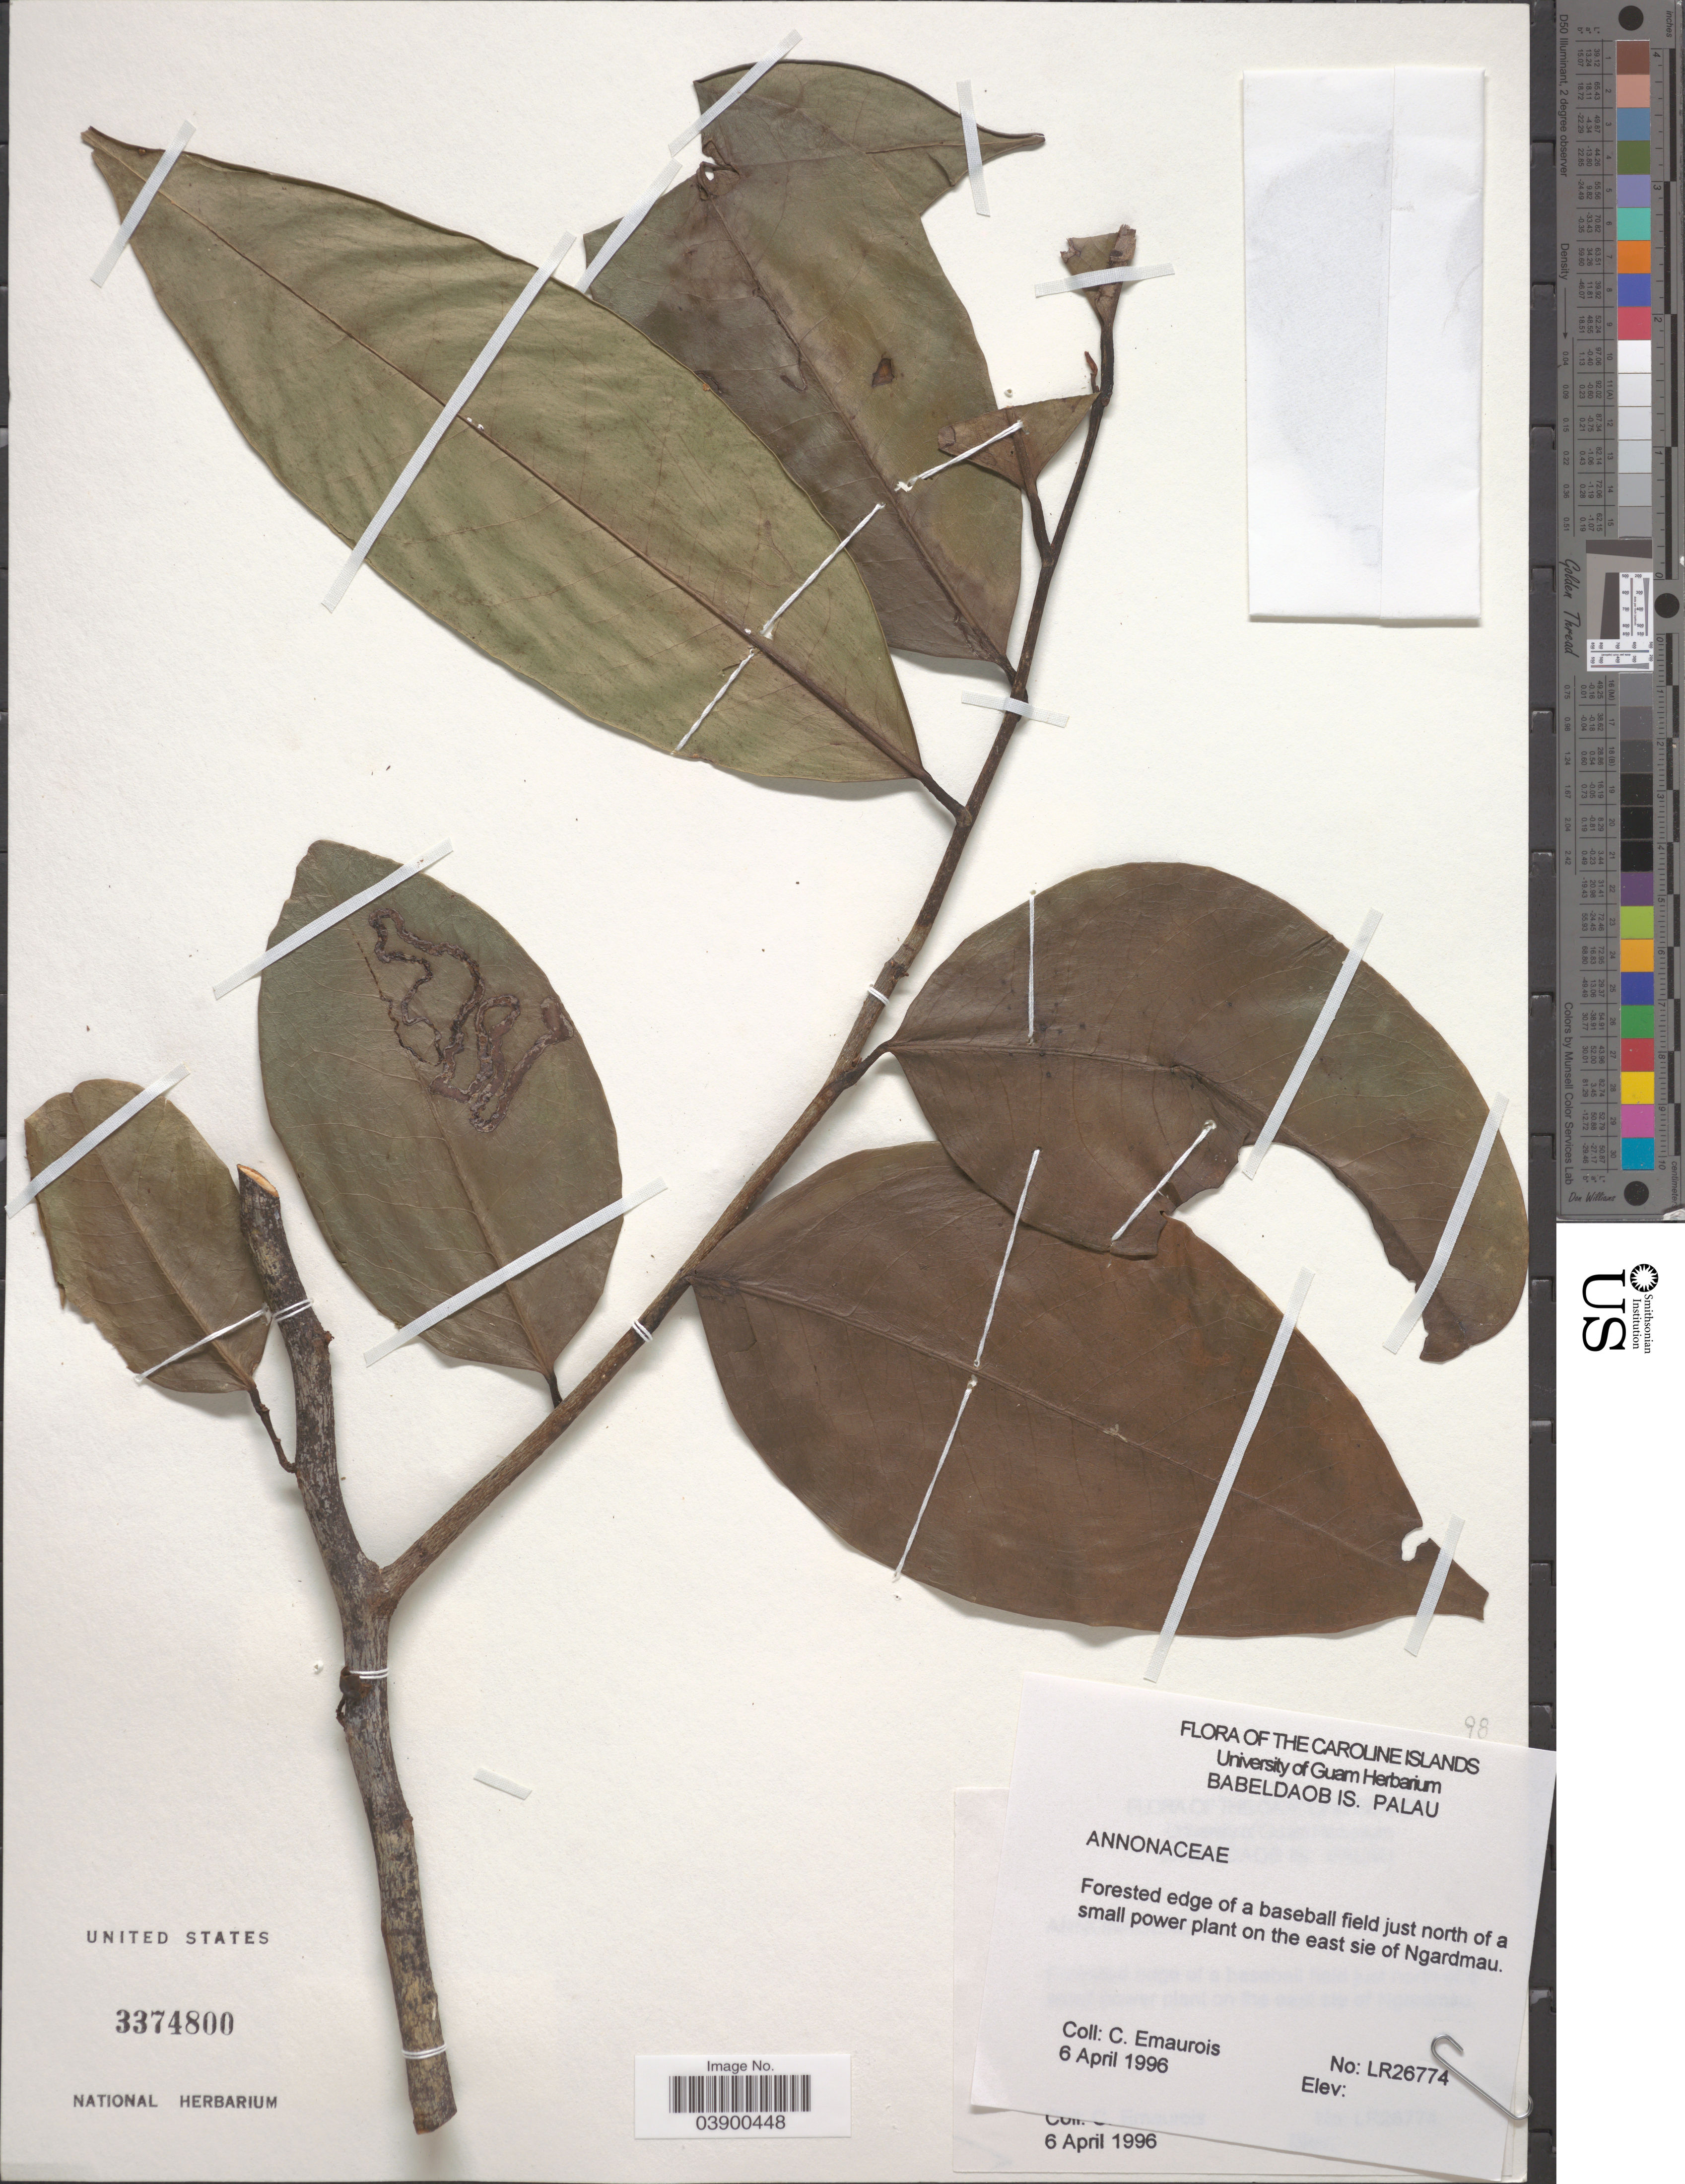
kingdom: Plantae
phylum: Tracheophyta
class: Magnoliopsida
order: Magnoliales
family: Annonaceae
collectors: C. Emaurois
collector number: LR26774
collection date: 1996-04-06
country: Palau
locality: Caroline Islands. Babeldaob Is. Palau. Forested edge of a baseball field just north of a small power plant on the east sie of Ngardmau.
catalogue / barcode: US 3374800